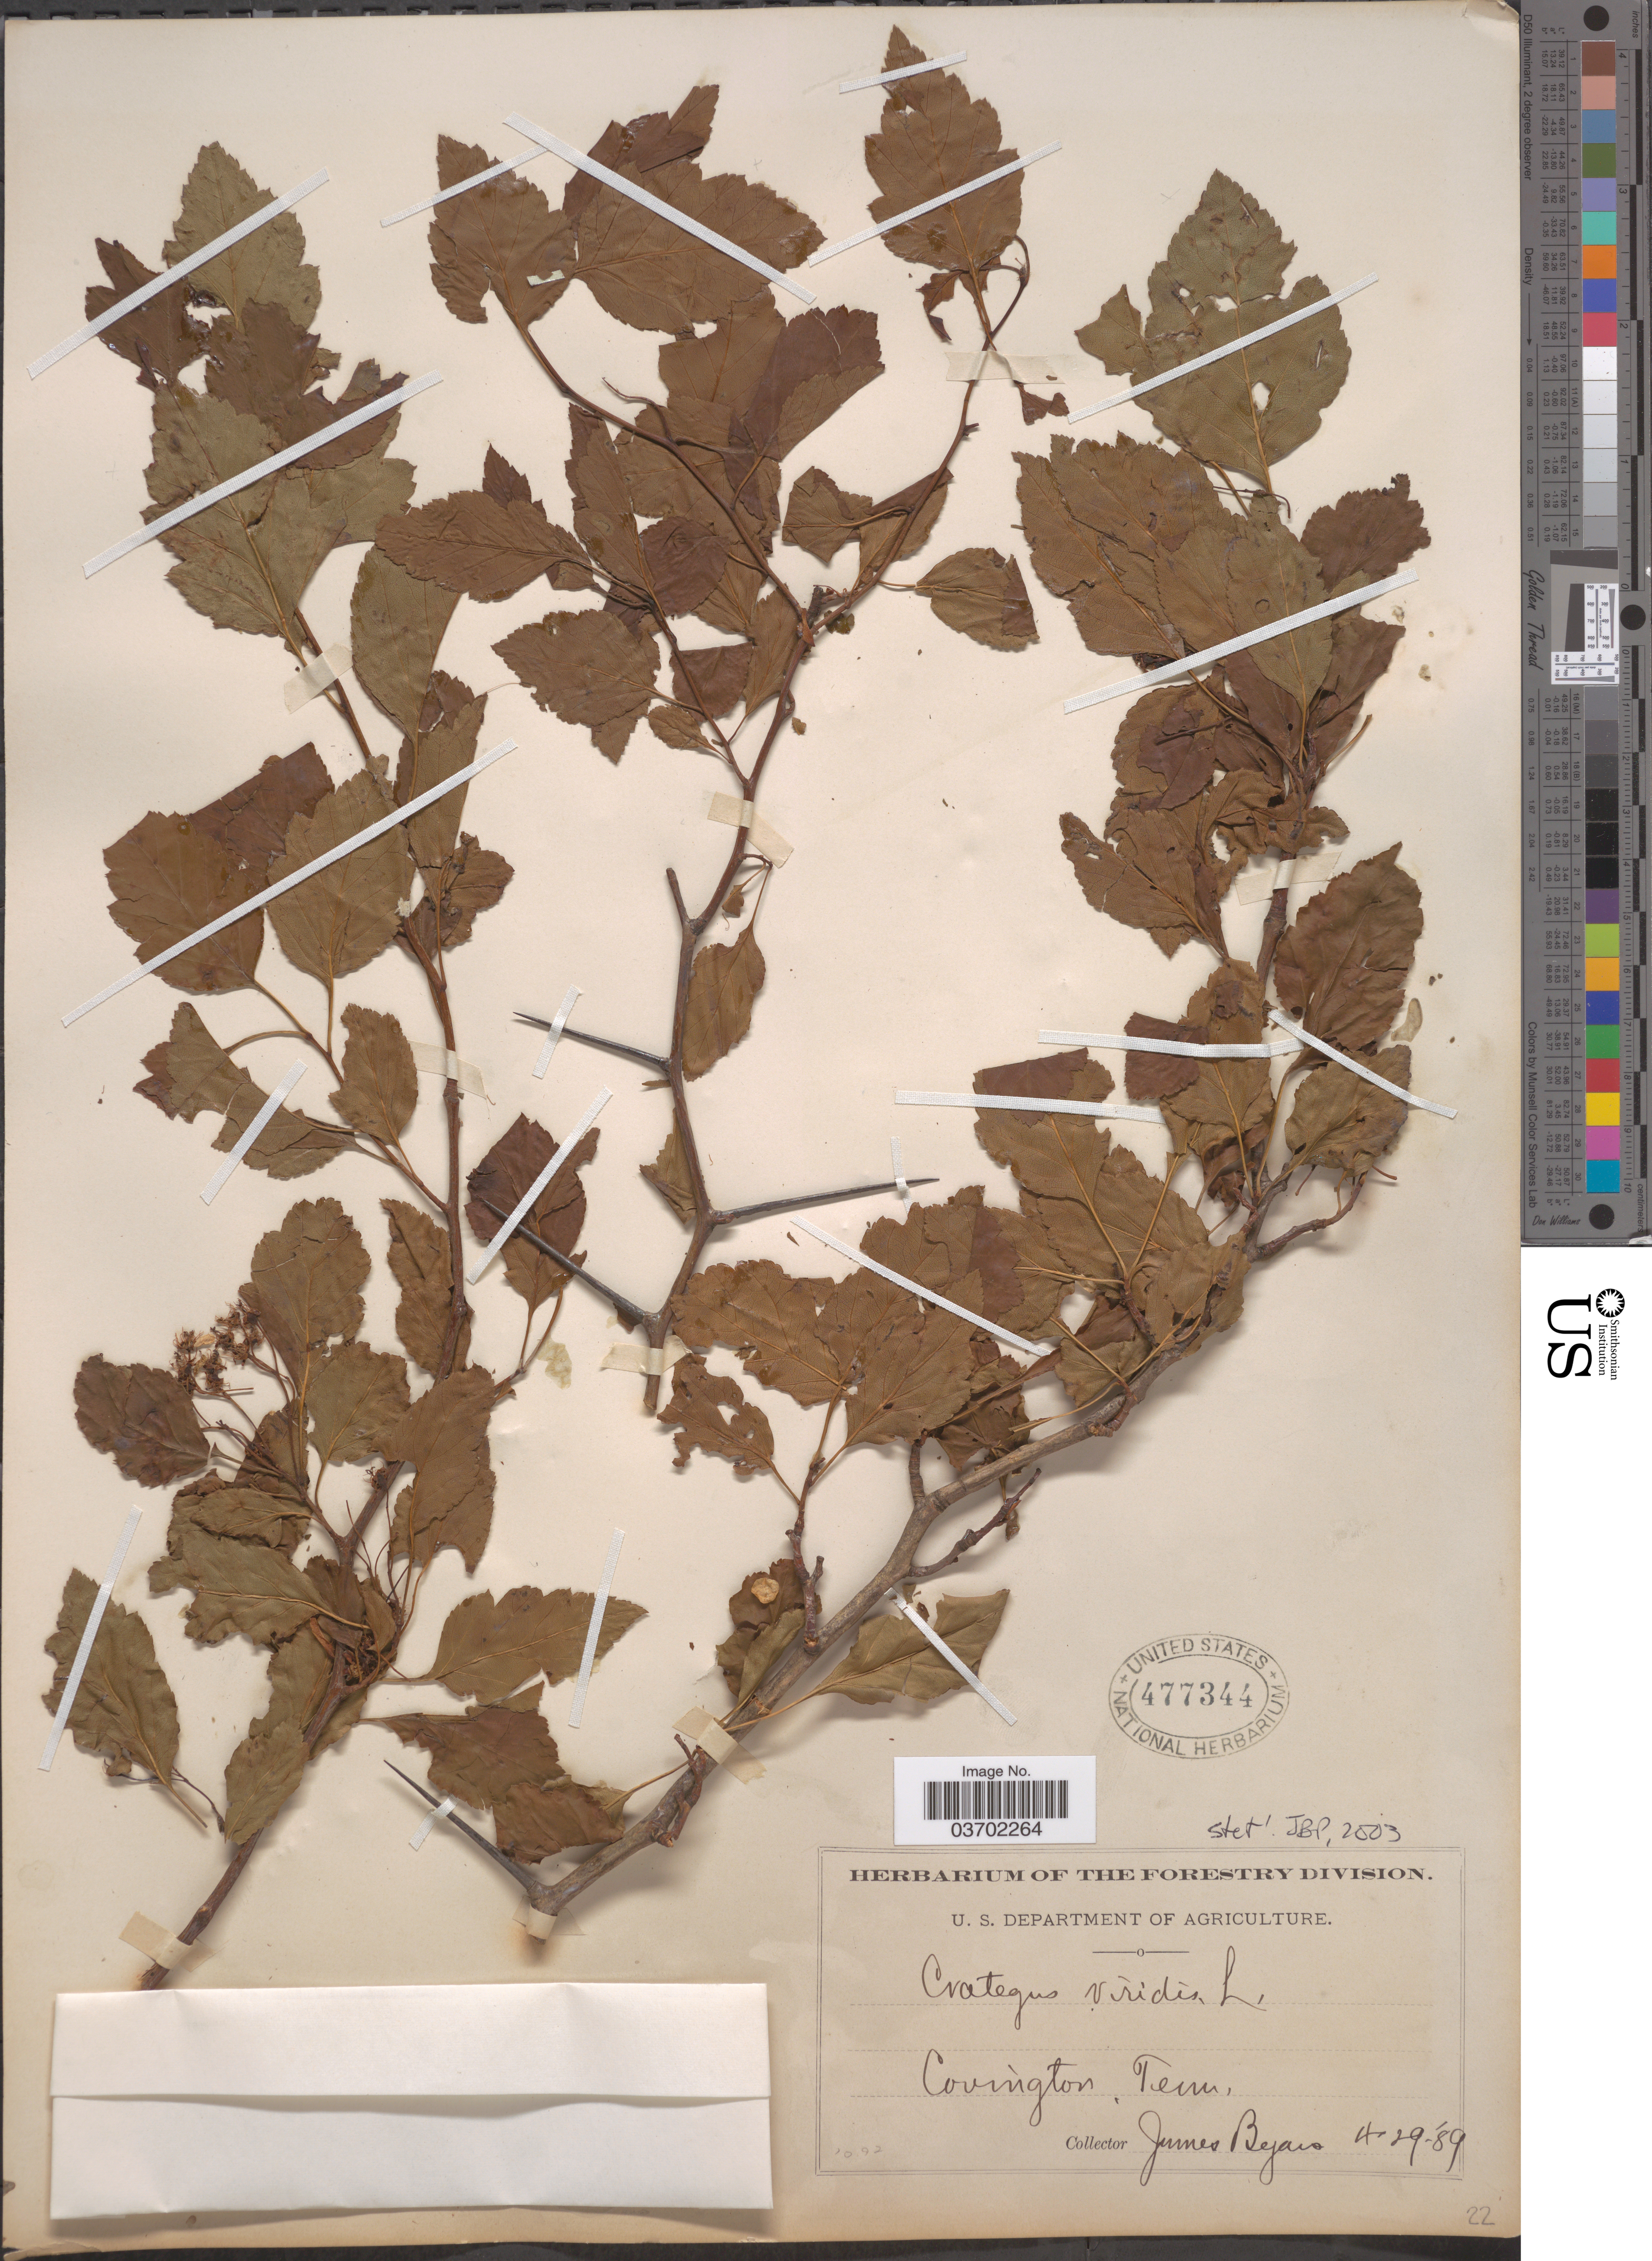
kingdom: Plantae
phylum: Tracheophyta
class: Magnoliopsida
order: Rosales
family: Rosaceae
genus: Crataegus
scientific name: Crataegus viridis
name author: L.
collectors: J. Byars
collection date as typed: Transcribed d/m/y: 29/4/89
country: United States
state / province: Tennessee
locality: Covington.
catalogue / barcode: US 477344